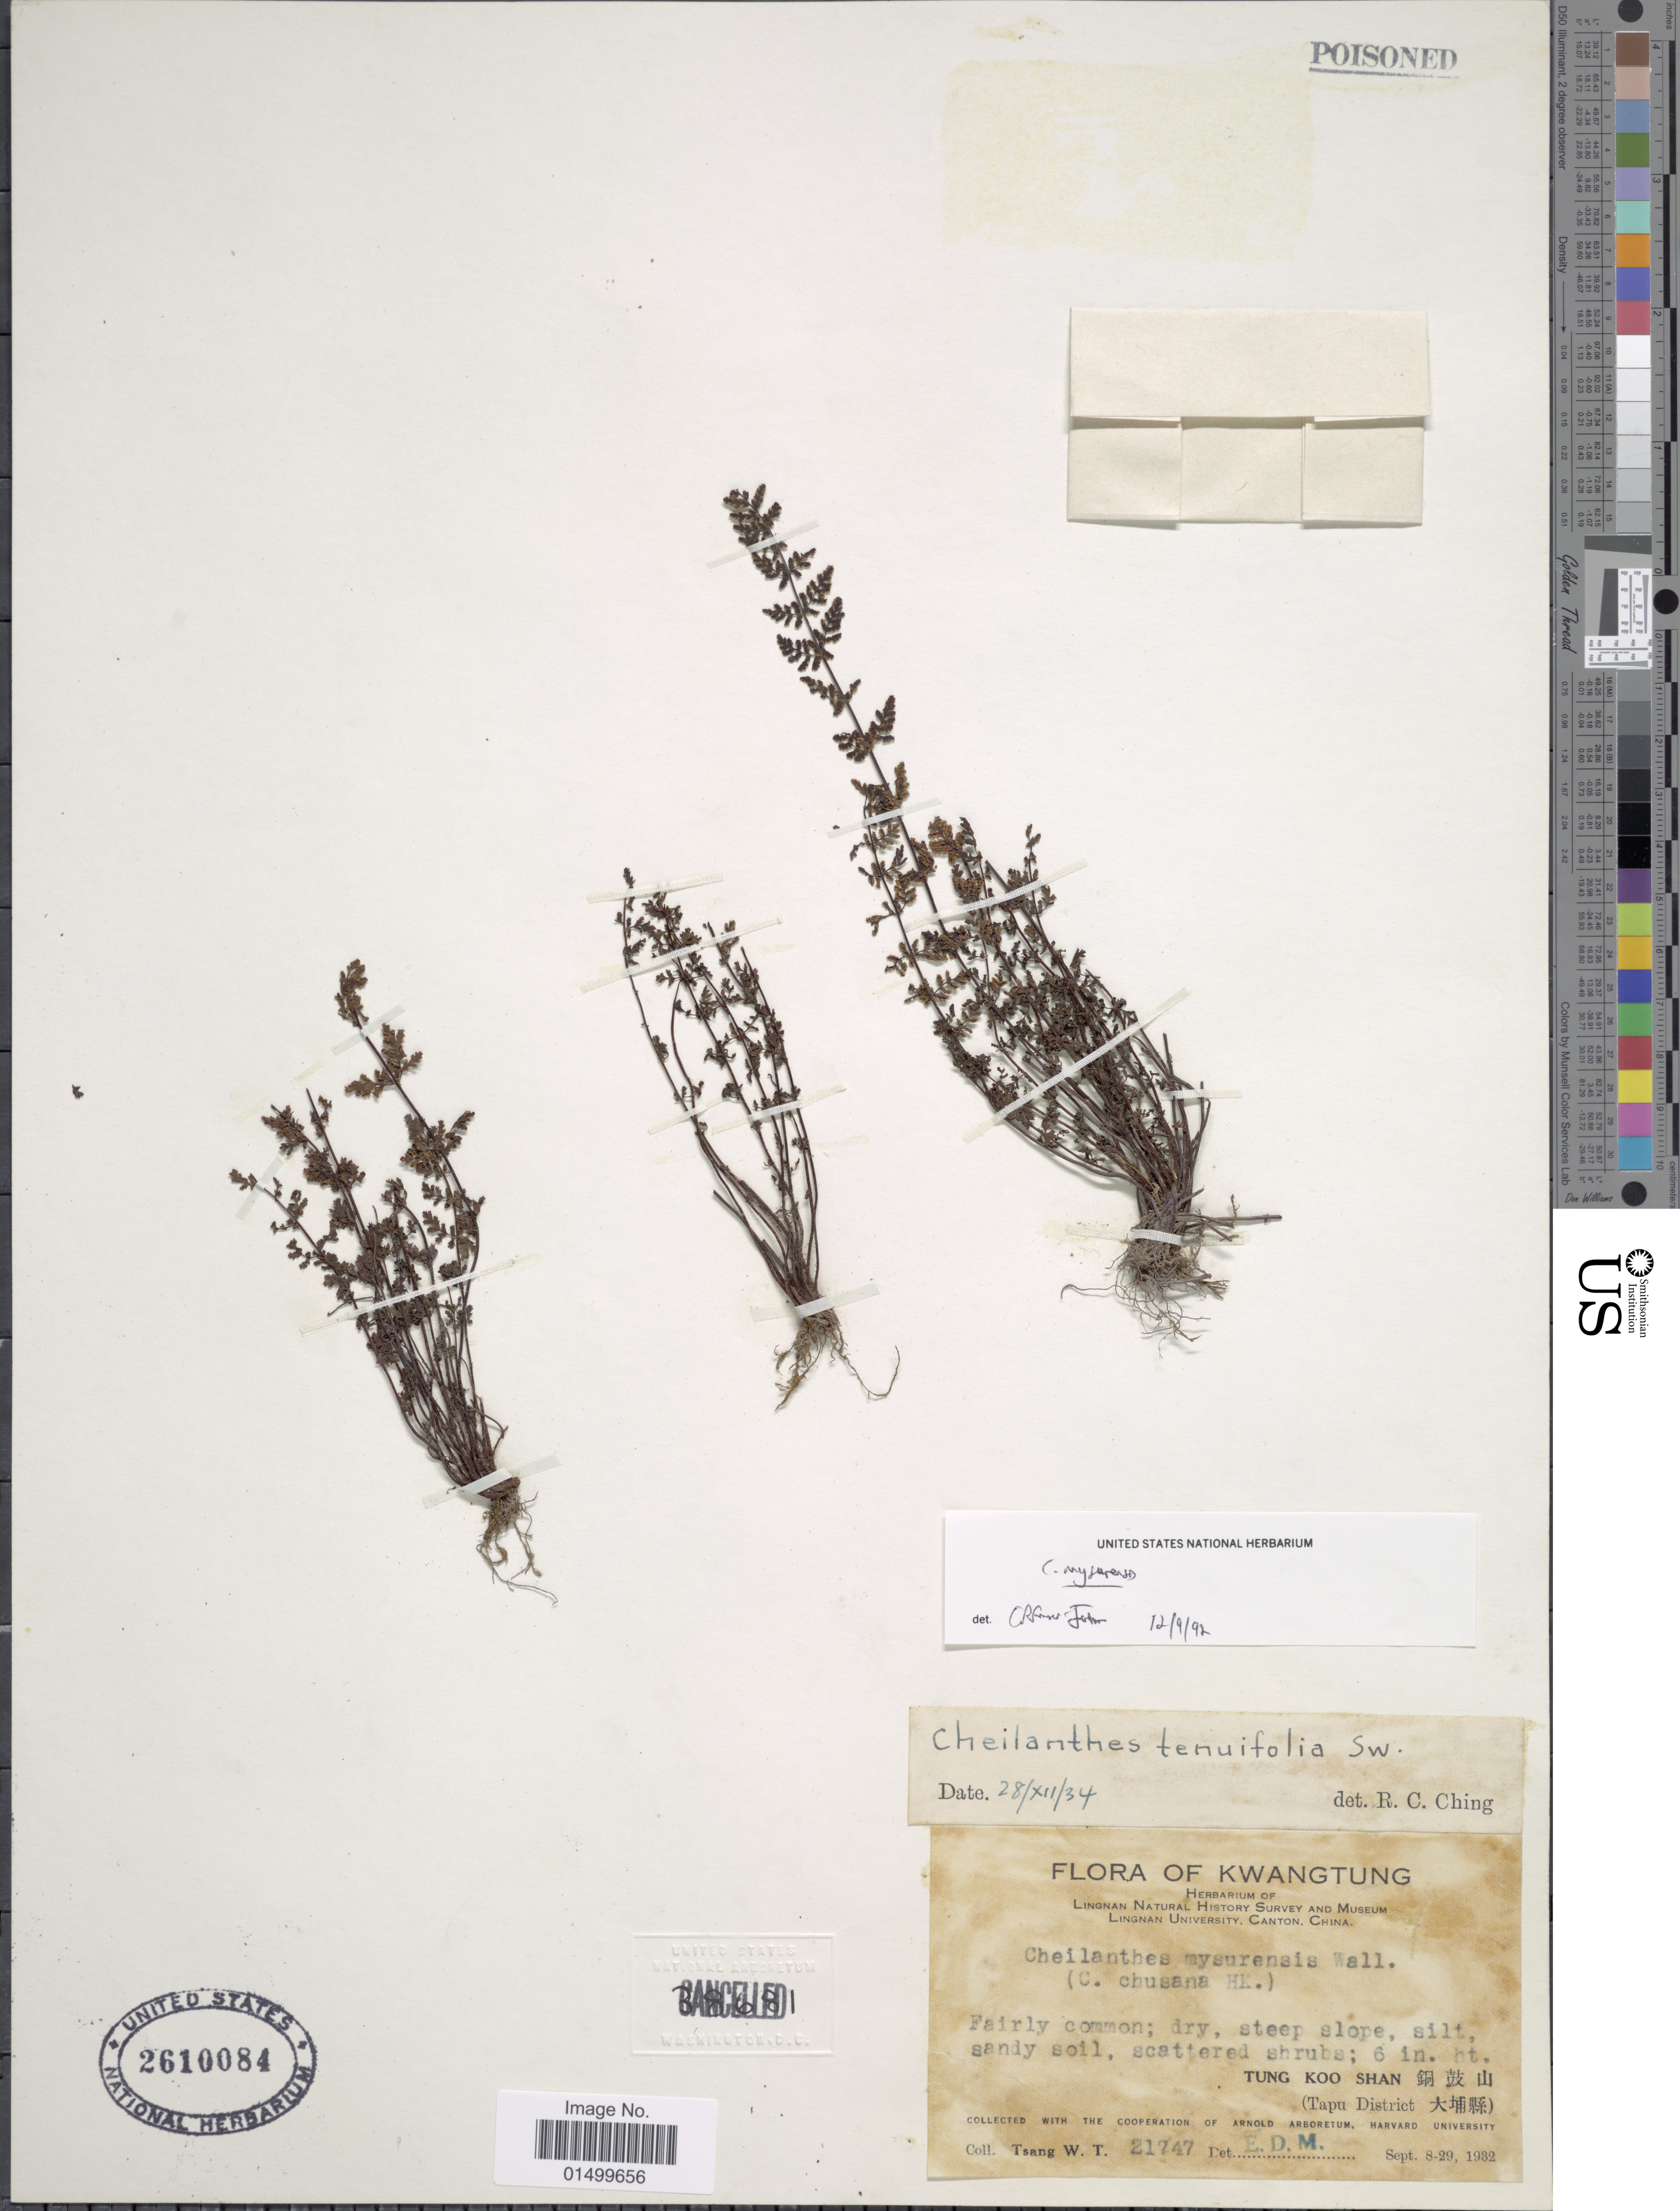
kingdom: Plantae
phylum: Tracheophyta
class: Polypodiopsida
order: Polypodiales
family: Pteridaceae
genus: Cheilanthes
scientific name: Cheilanthes mysurensis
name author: Wall. ex Hook.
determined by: Sosa, Karla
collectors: W. T. Tsang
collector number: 21747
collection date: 1932-09-08/1932-09-29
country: China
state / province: Guangdong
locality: Kwangtung, Tung Koo Shan (Tapu District)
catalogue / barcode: US 2610084